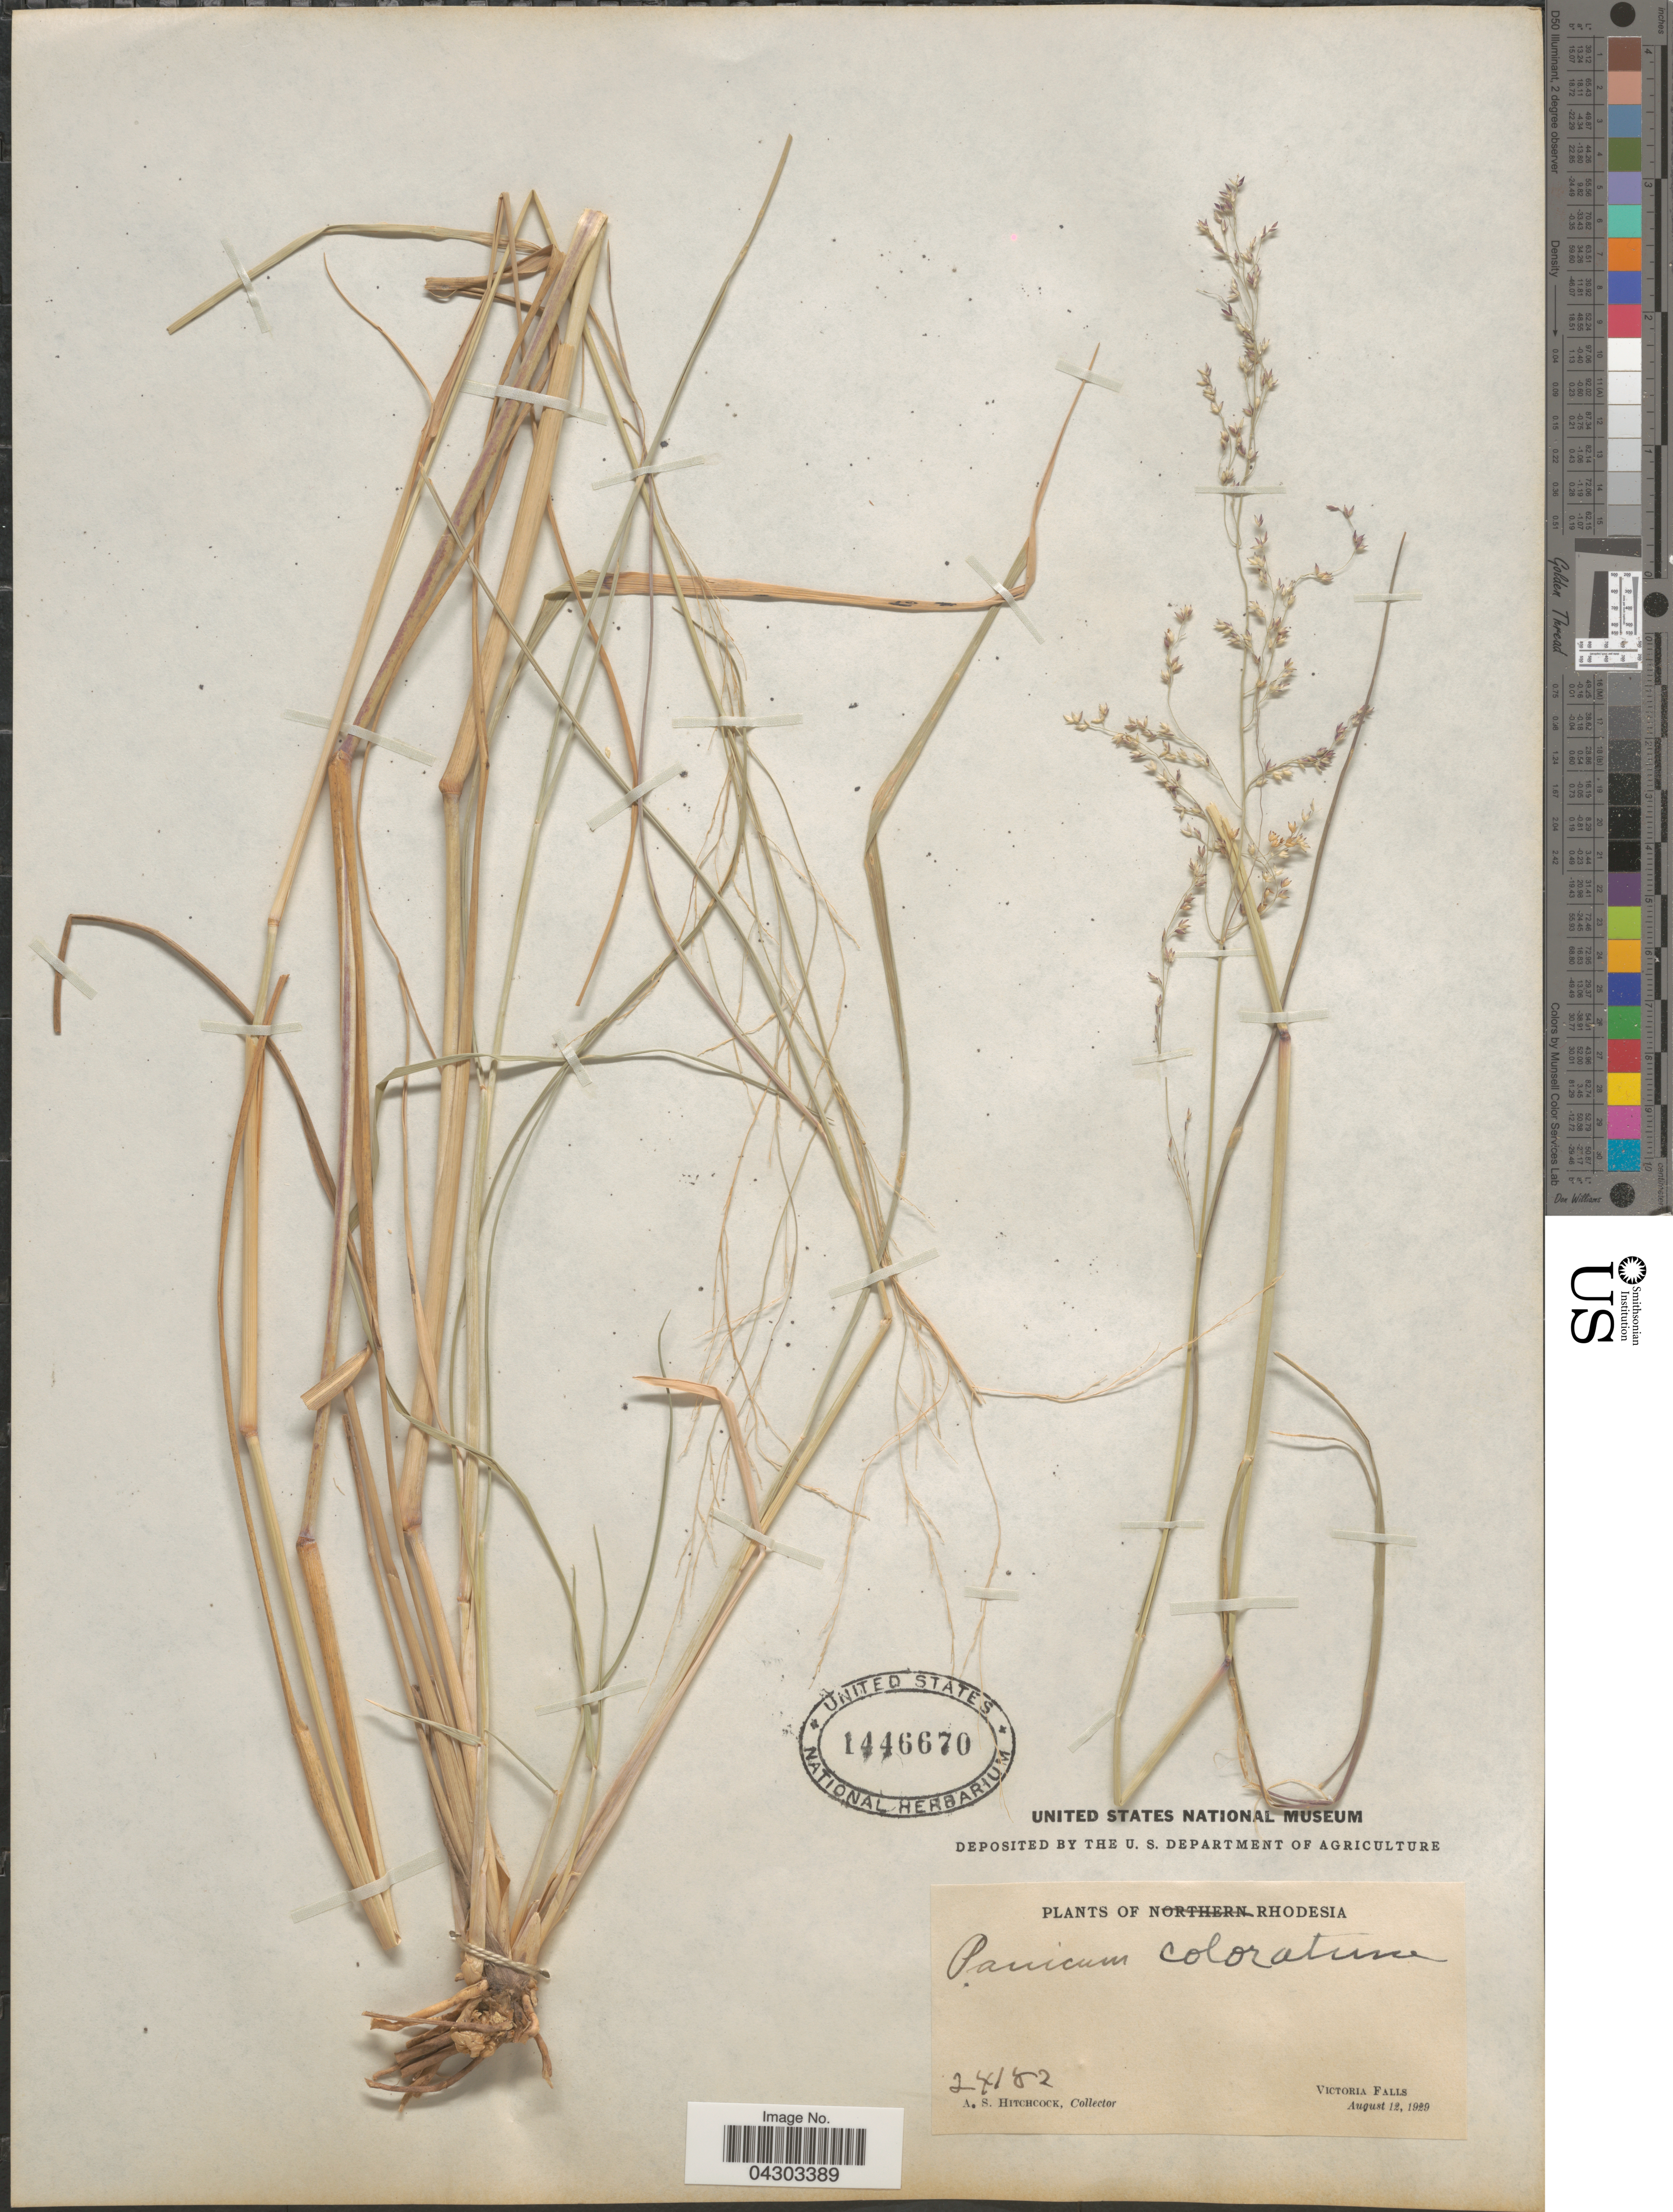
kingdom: Plantae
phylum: Tracheophyta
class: Liliopsida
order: Poales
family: Poaceae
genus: Panicum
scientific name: Panicum coloratum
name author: L.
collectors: A. S. Hitchcock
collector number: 24182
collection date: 1929-08-12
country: Zimbabwe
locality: Rhodesia. Victoria Falls.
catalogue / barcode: US 1446670